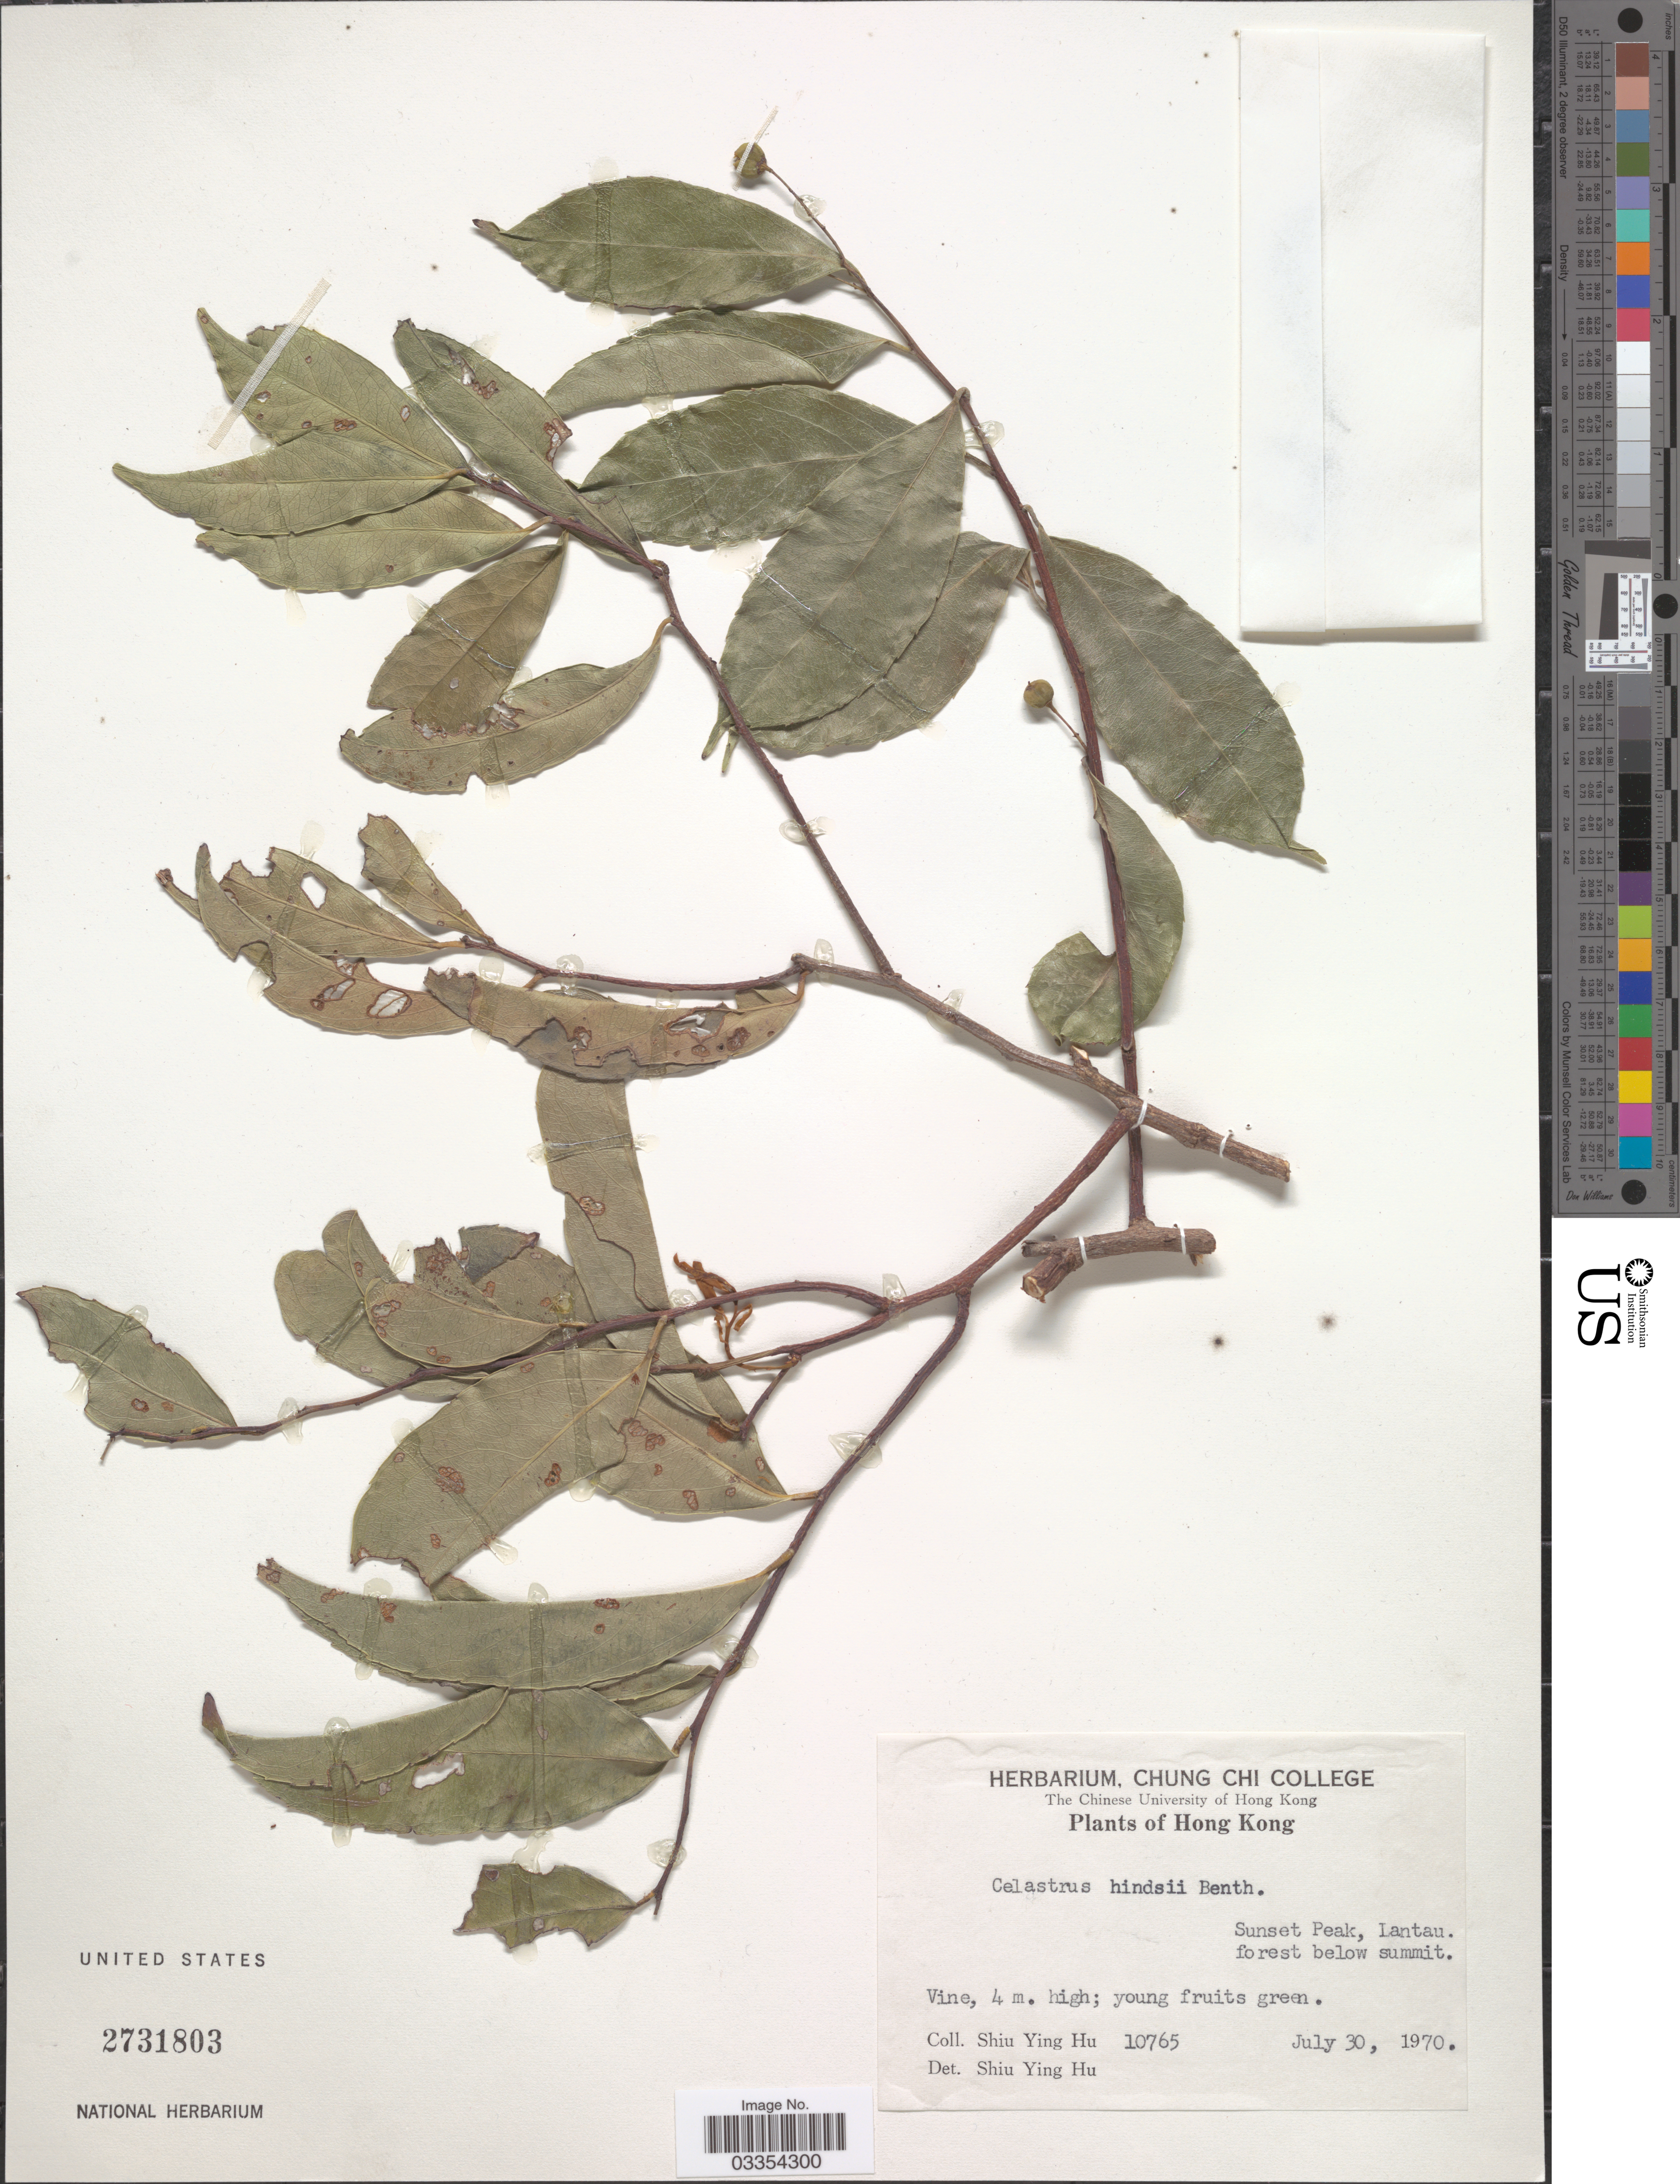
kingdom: Plantae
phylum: Tracheophyta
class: Magnoliopsida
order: Celastrales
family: Celastraceae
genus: Celastrus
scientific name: Celastrus hindsii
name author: Benth.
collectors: S. Y. Hu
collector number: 10765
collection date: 1970-07-30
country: China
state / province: Hong Kong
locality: Sunset Peak, Lantau, forest below summit.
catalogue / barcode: US 2731803